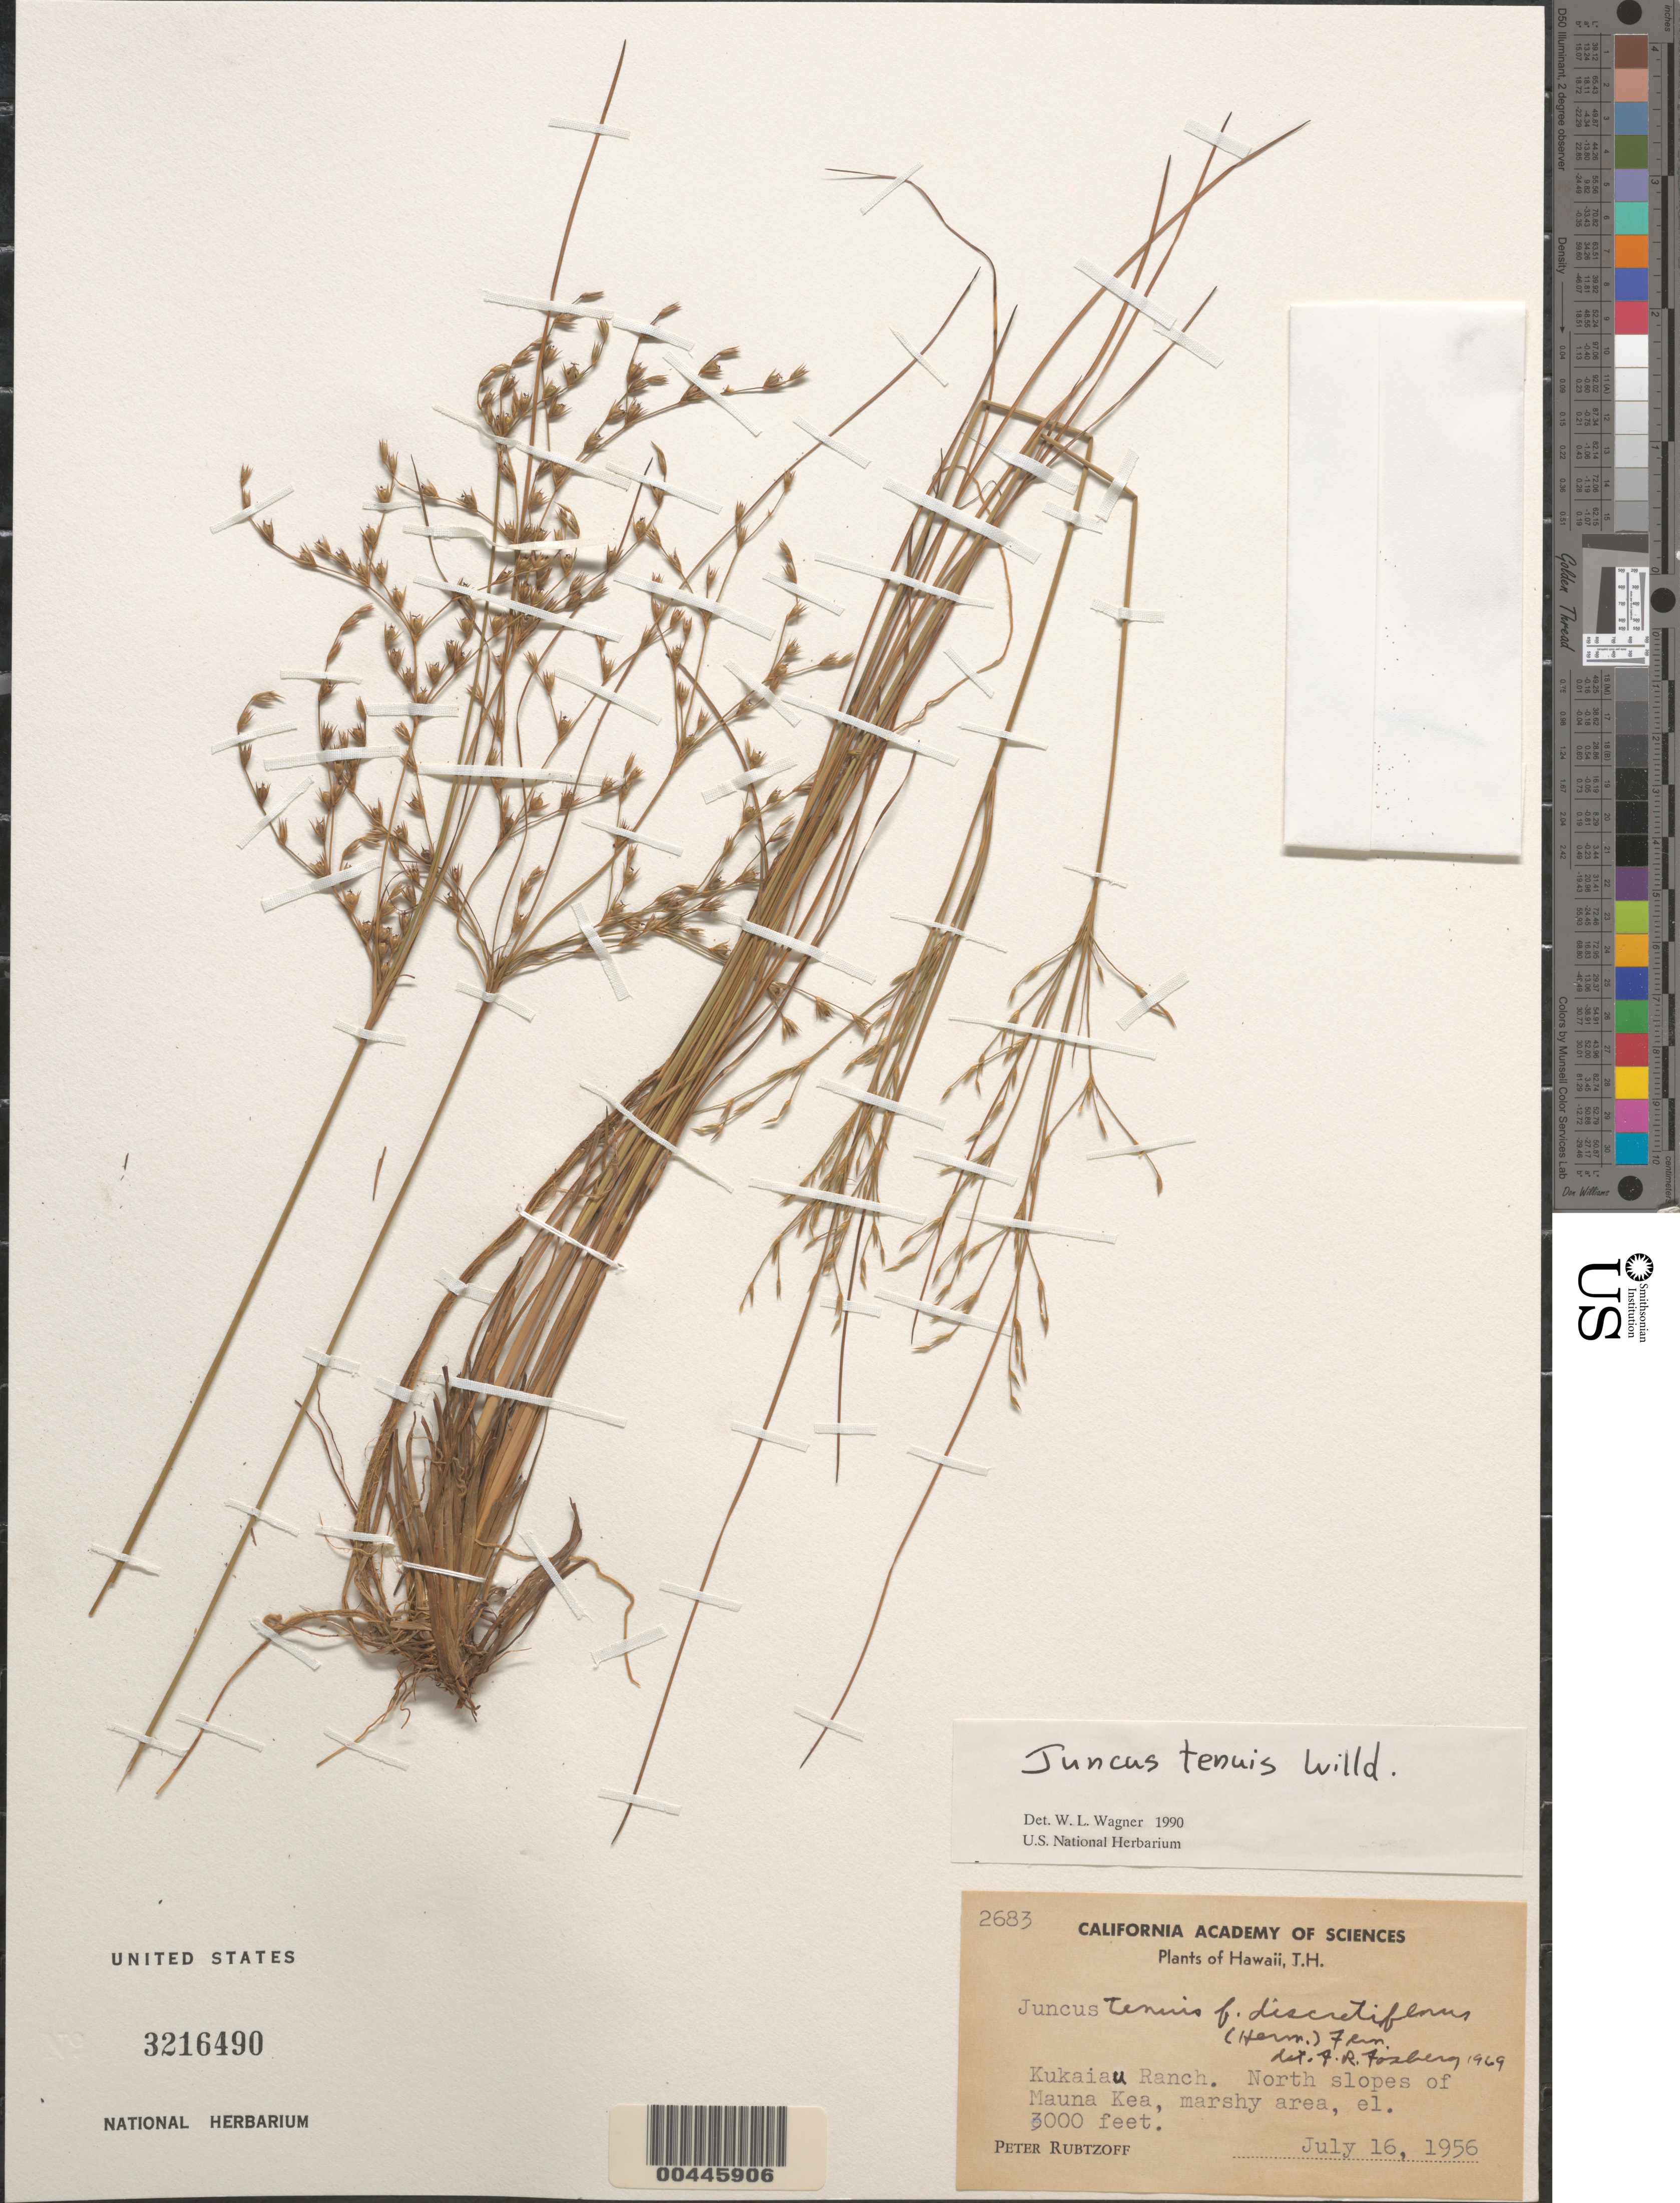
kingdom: Plantae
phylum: Tracheophyta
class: Liliopsida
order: Poales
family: Juncaceae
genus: Juncus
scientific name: Juncus tenuis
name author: Willd.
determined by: Wagner, W. L., (BOT), Smithsonian Institution - National Museum of Natural History (UNITED STATES)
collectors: P. Rubtzoff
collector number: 2683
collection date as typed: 16 Jul 1956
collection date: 1956-07-16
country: United States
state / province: Hawaii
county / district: Hawaii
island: Hawaii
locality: Kukaiau Ranch, N slopes of Mauna Kea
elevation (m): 914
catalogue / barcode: US 3216490